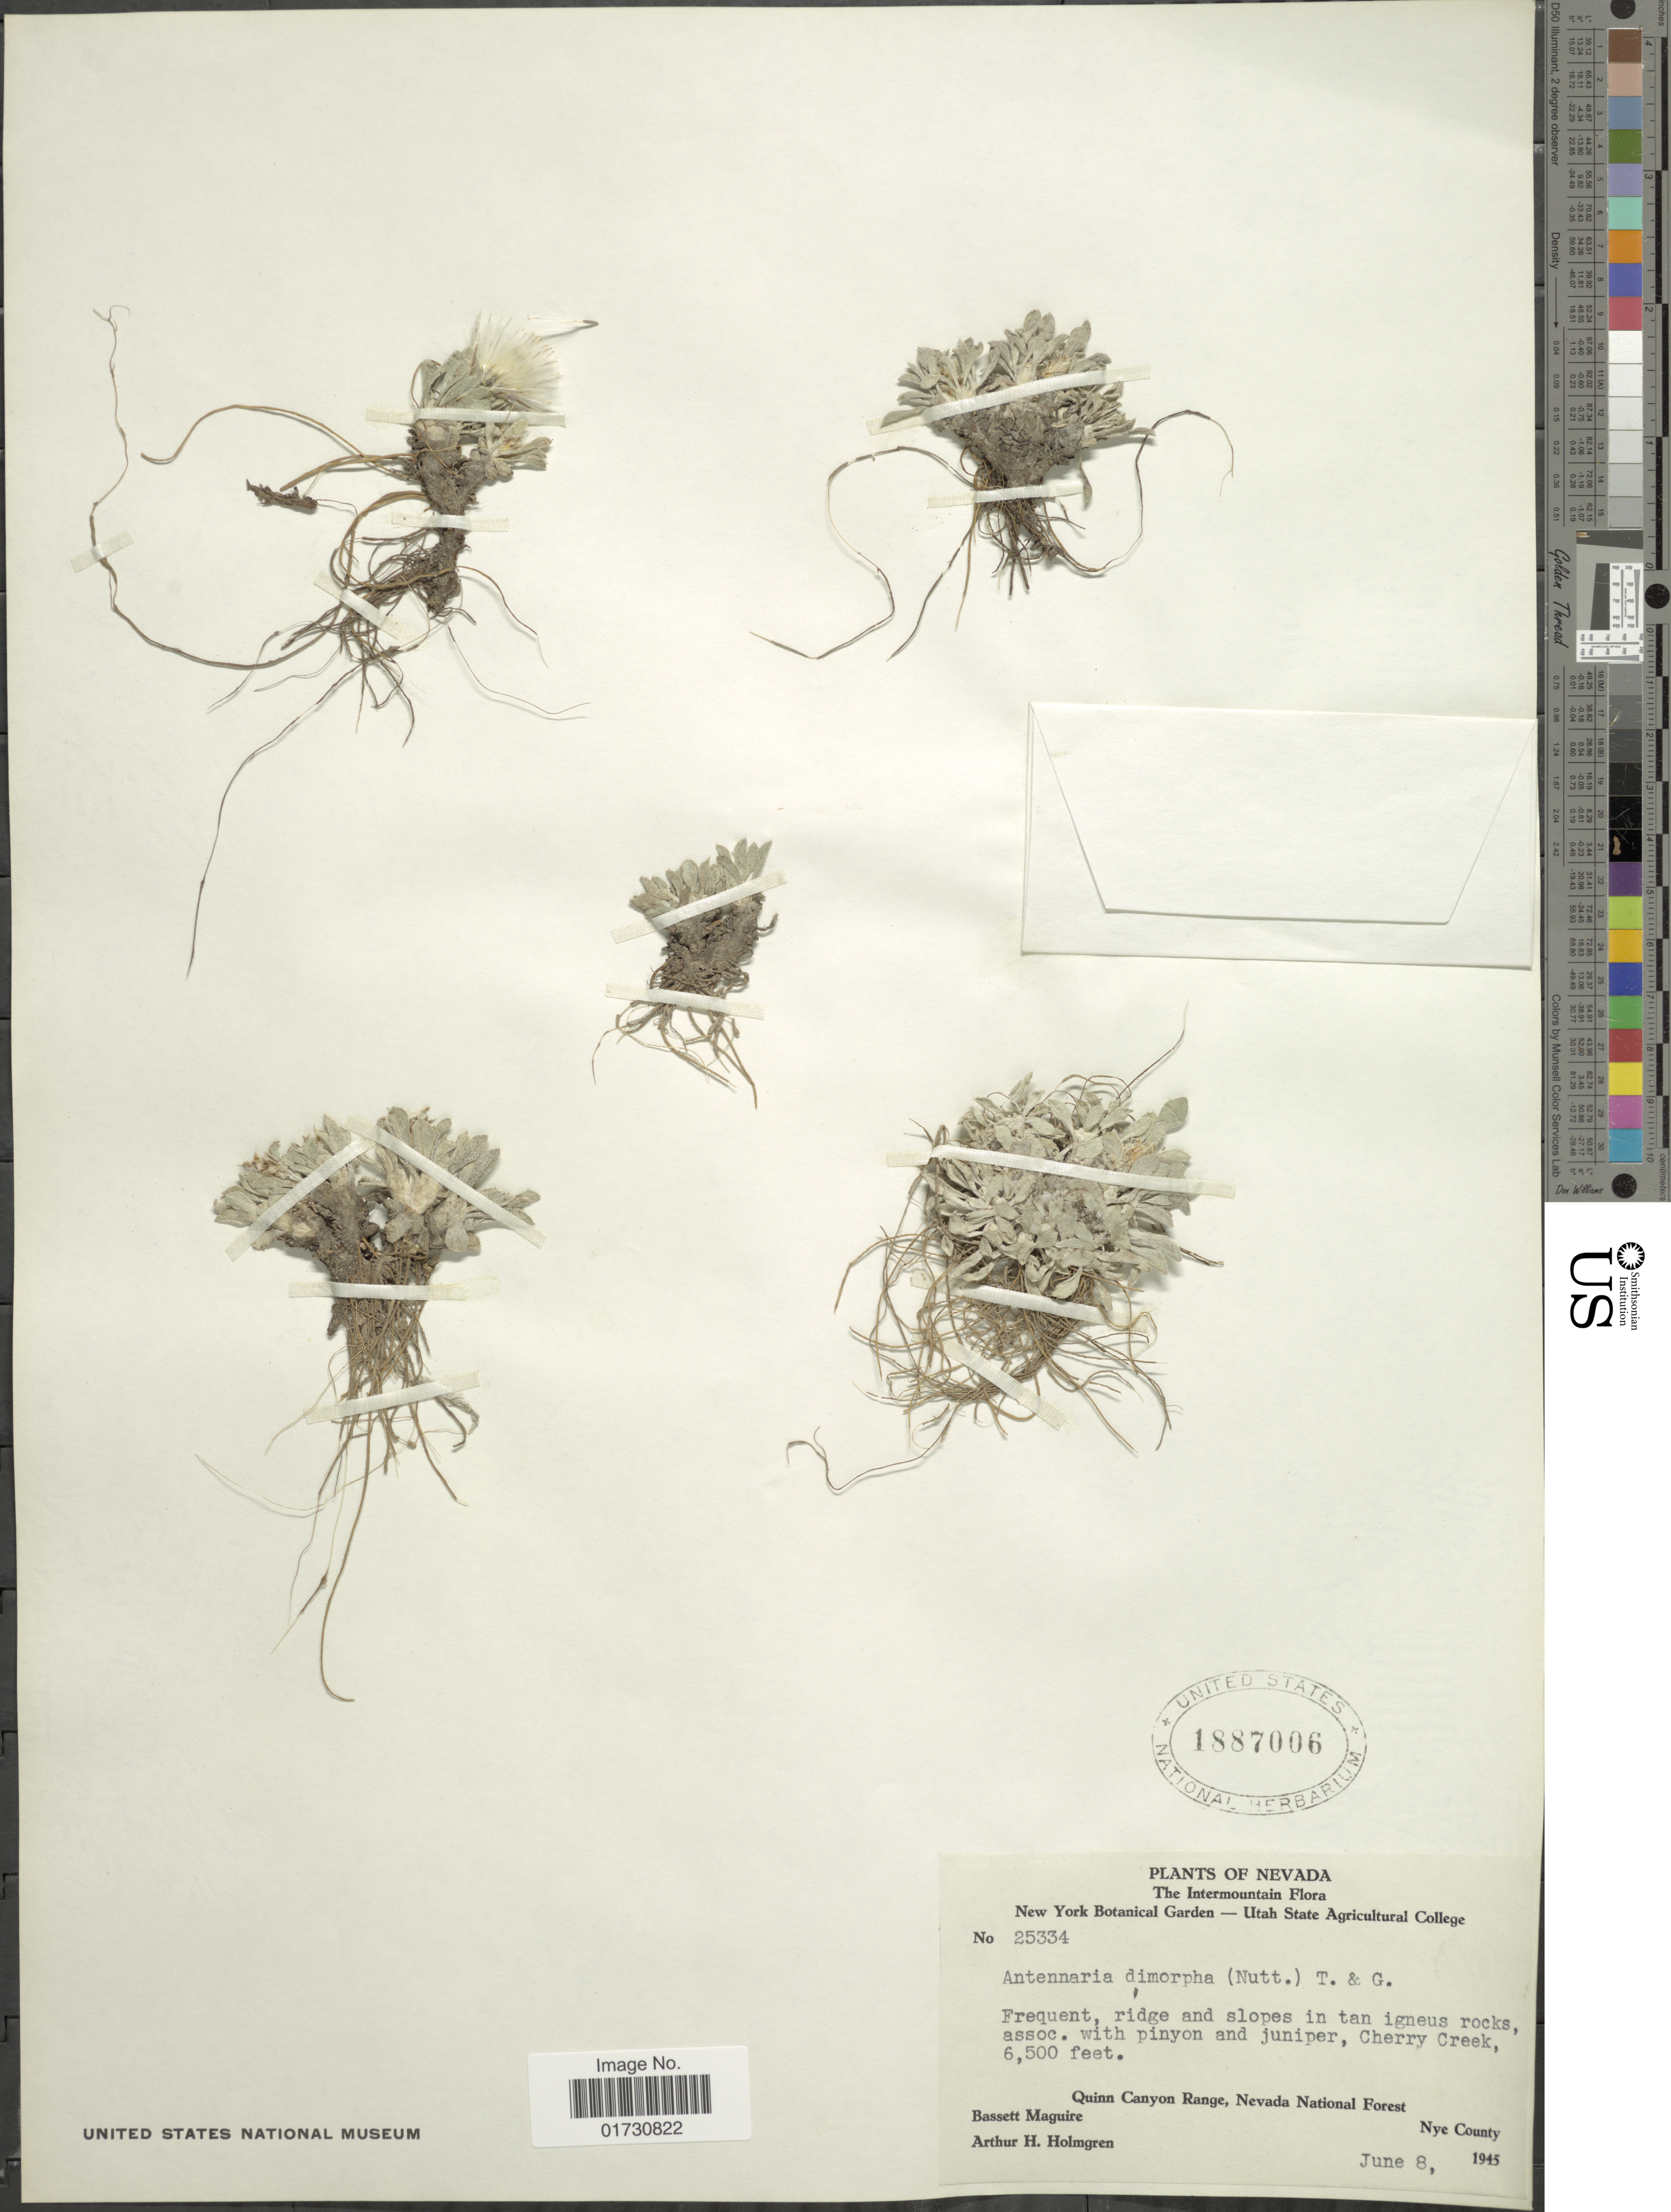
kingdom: Plantae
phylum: Tracheophyta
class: Magnoliopsida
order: Asterales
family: Asteraceae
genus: Antennaria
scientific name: Antennaria dimorpha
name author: (Nutt.) Torr. & A. Gray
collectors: B. Maguire & A. H. Holmgren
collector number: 25334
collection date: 1945-06-08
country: United States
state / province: Nevada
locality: Cherry Creek, Quinn Canyon Range, Nevada National Forest, Nye County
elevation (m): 1981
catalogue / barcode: US 1887006